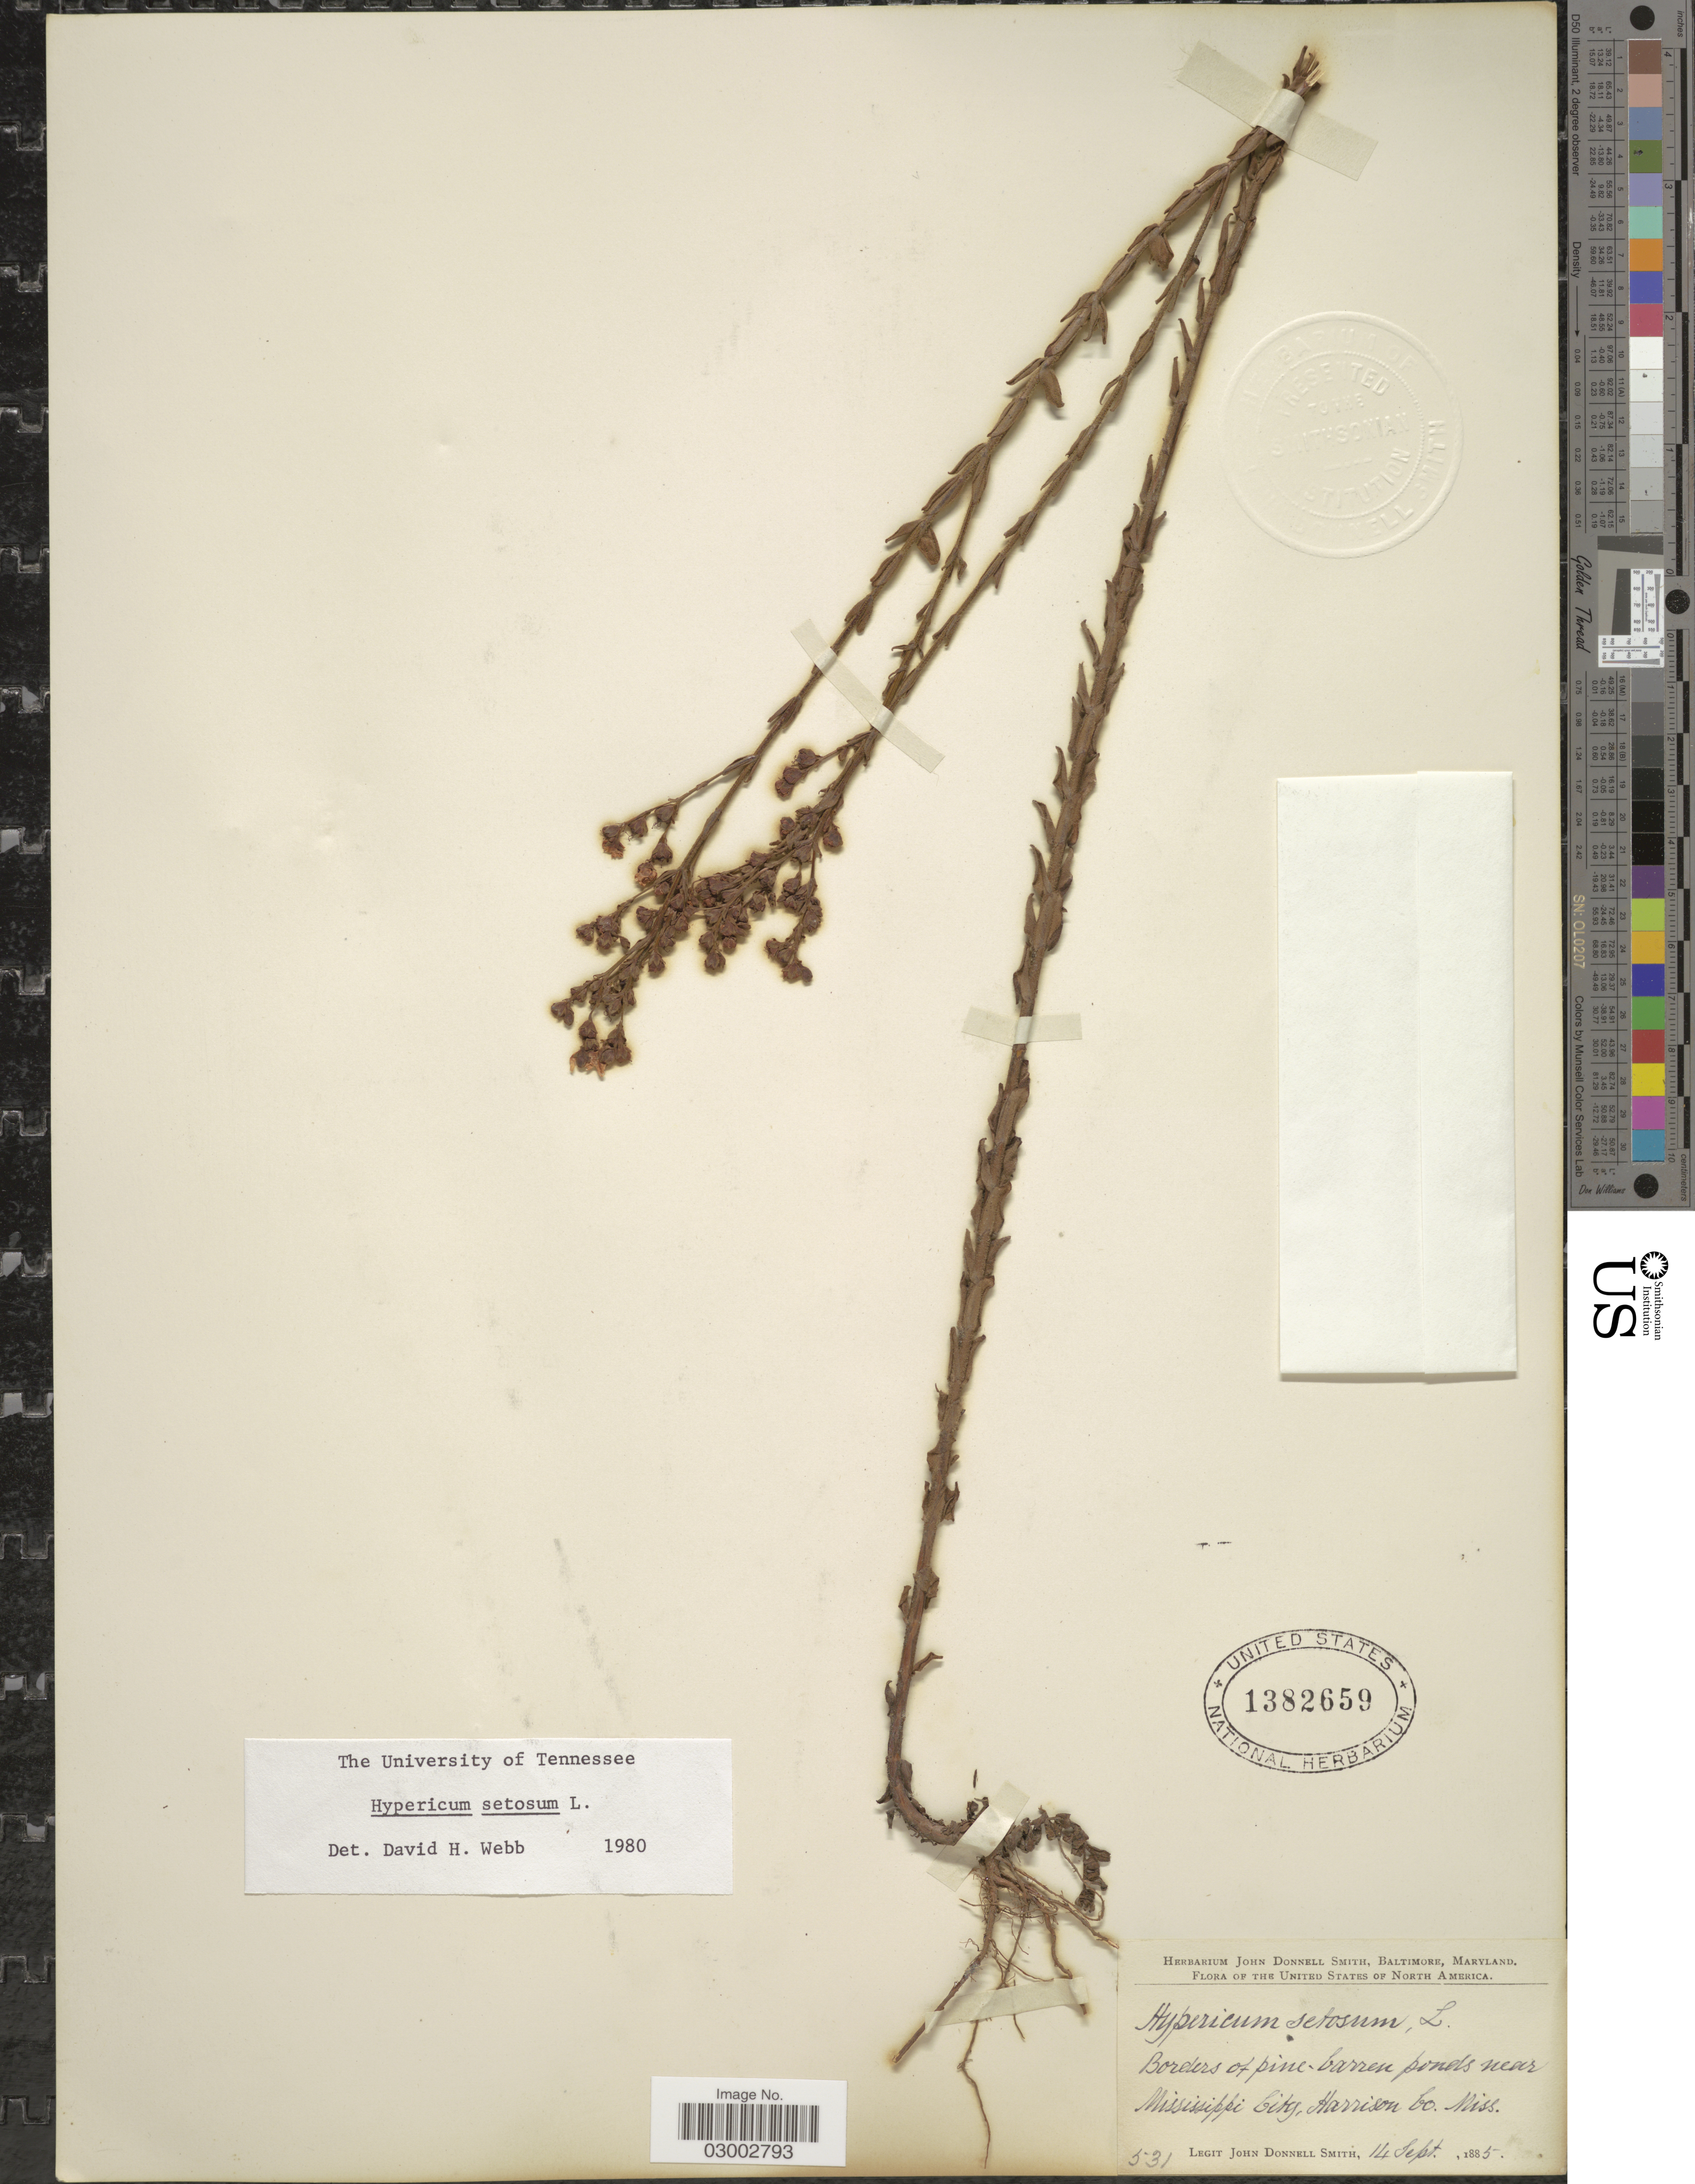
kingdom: Plantae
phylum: Tracheophyta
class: Magnoliopsida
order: Malpighiales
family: Hypericaceae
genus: Hypericum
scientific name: Hypericum setosum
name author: L.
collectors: J. Donnell Smith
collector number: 531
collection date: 1885-09-14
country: United States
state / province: Mississippi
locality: Borders of pine-barren ponds near Mississippi City, Harrison Co.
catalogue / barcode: US 1382659